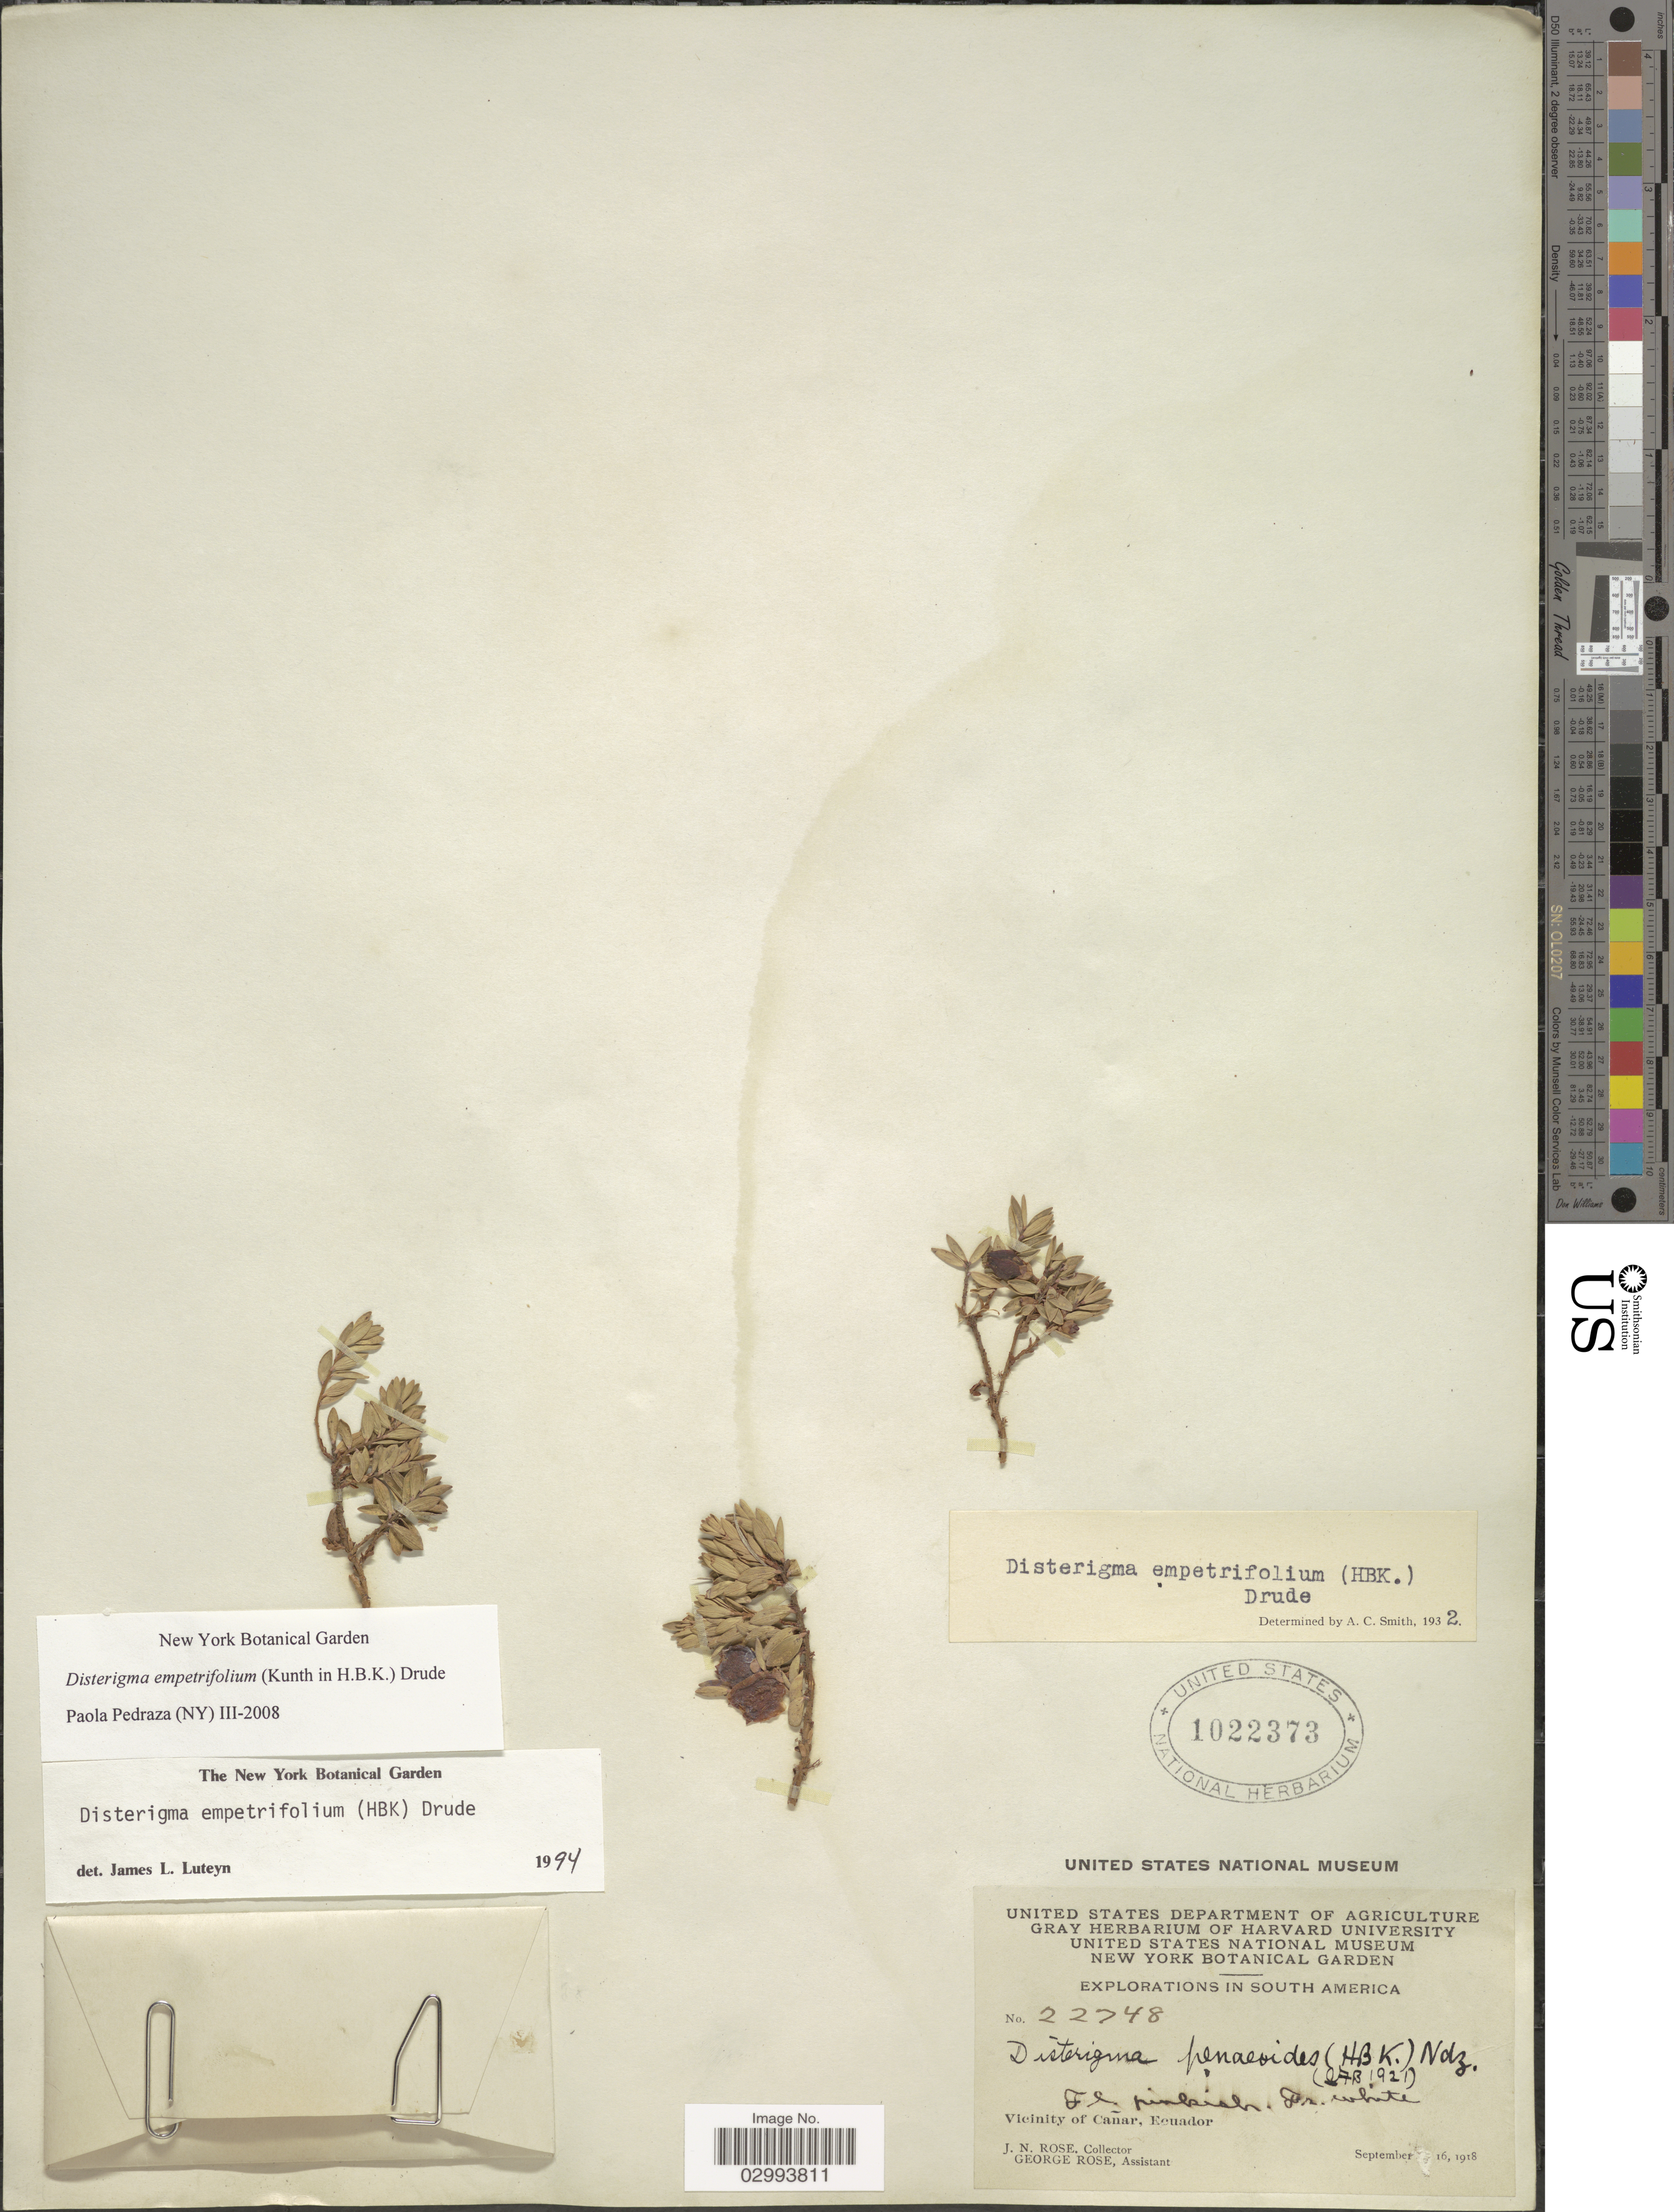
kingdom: Plantae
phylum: Tracheophyta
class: Magnoliopsida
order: Ericales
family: Ericaceae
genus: Disterigma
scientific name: Disterigma empetrifolium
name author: (Kunth) Drude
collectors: J. N. Rose & G. Rose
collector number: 22748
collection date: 1918-09-16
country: Ecuador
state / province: Cañar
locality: South America. Vicinity of Cañar.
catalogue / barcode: US 1022373